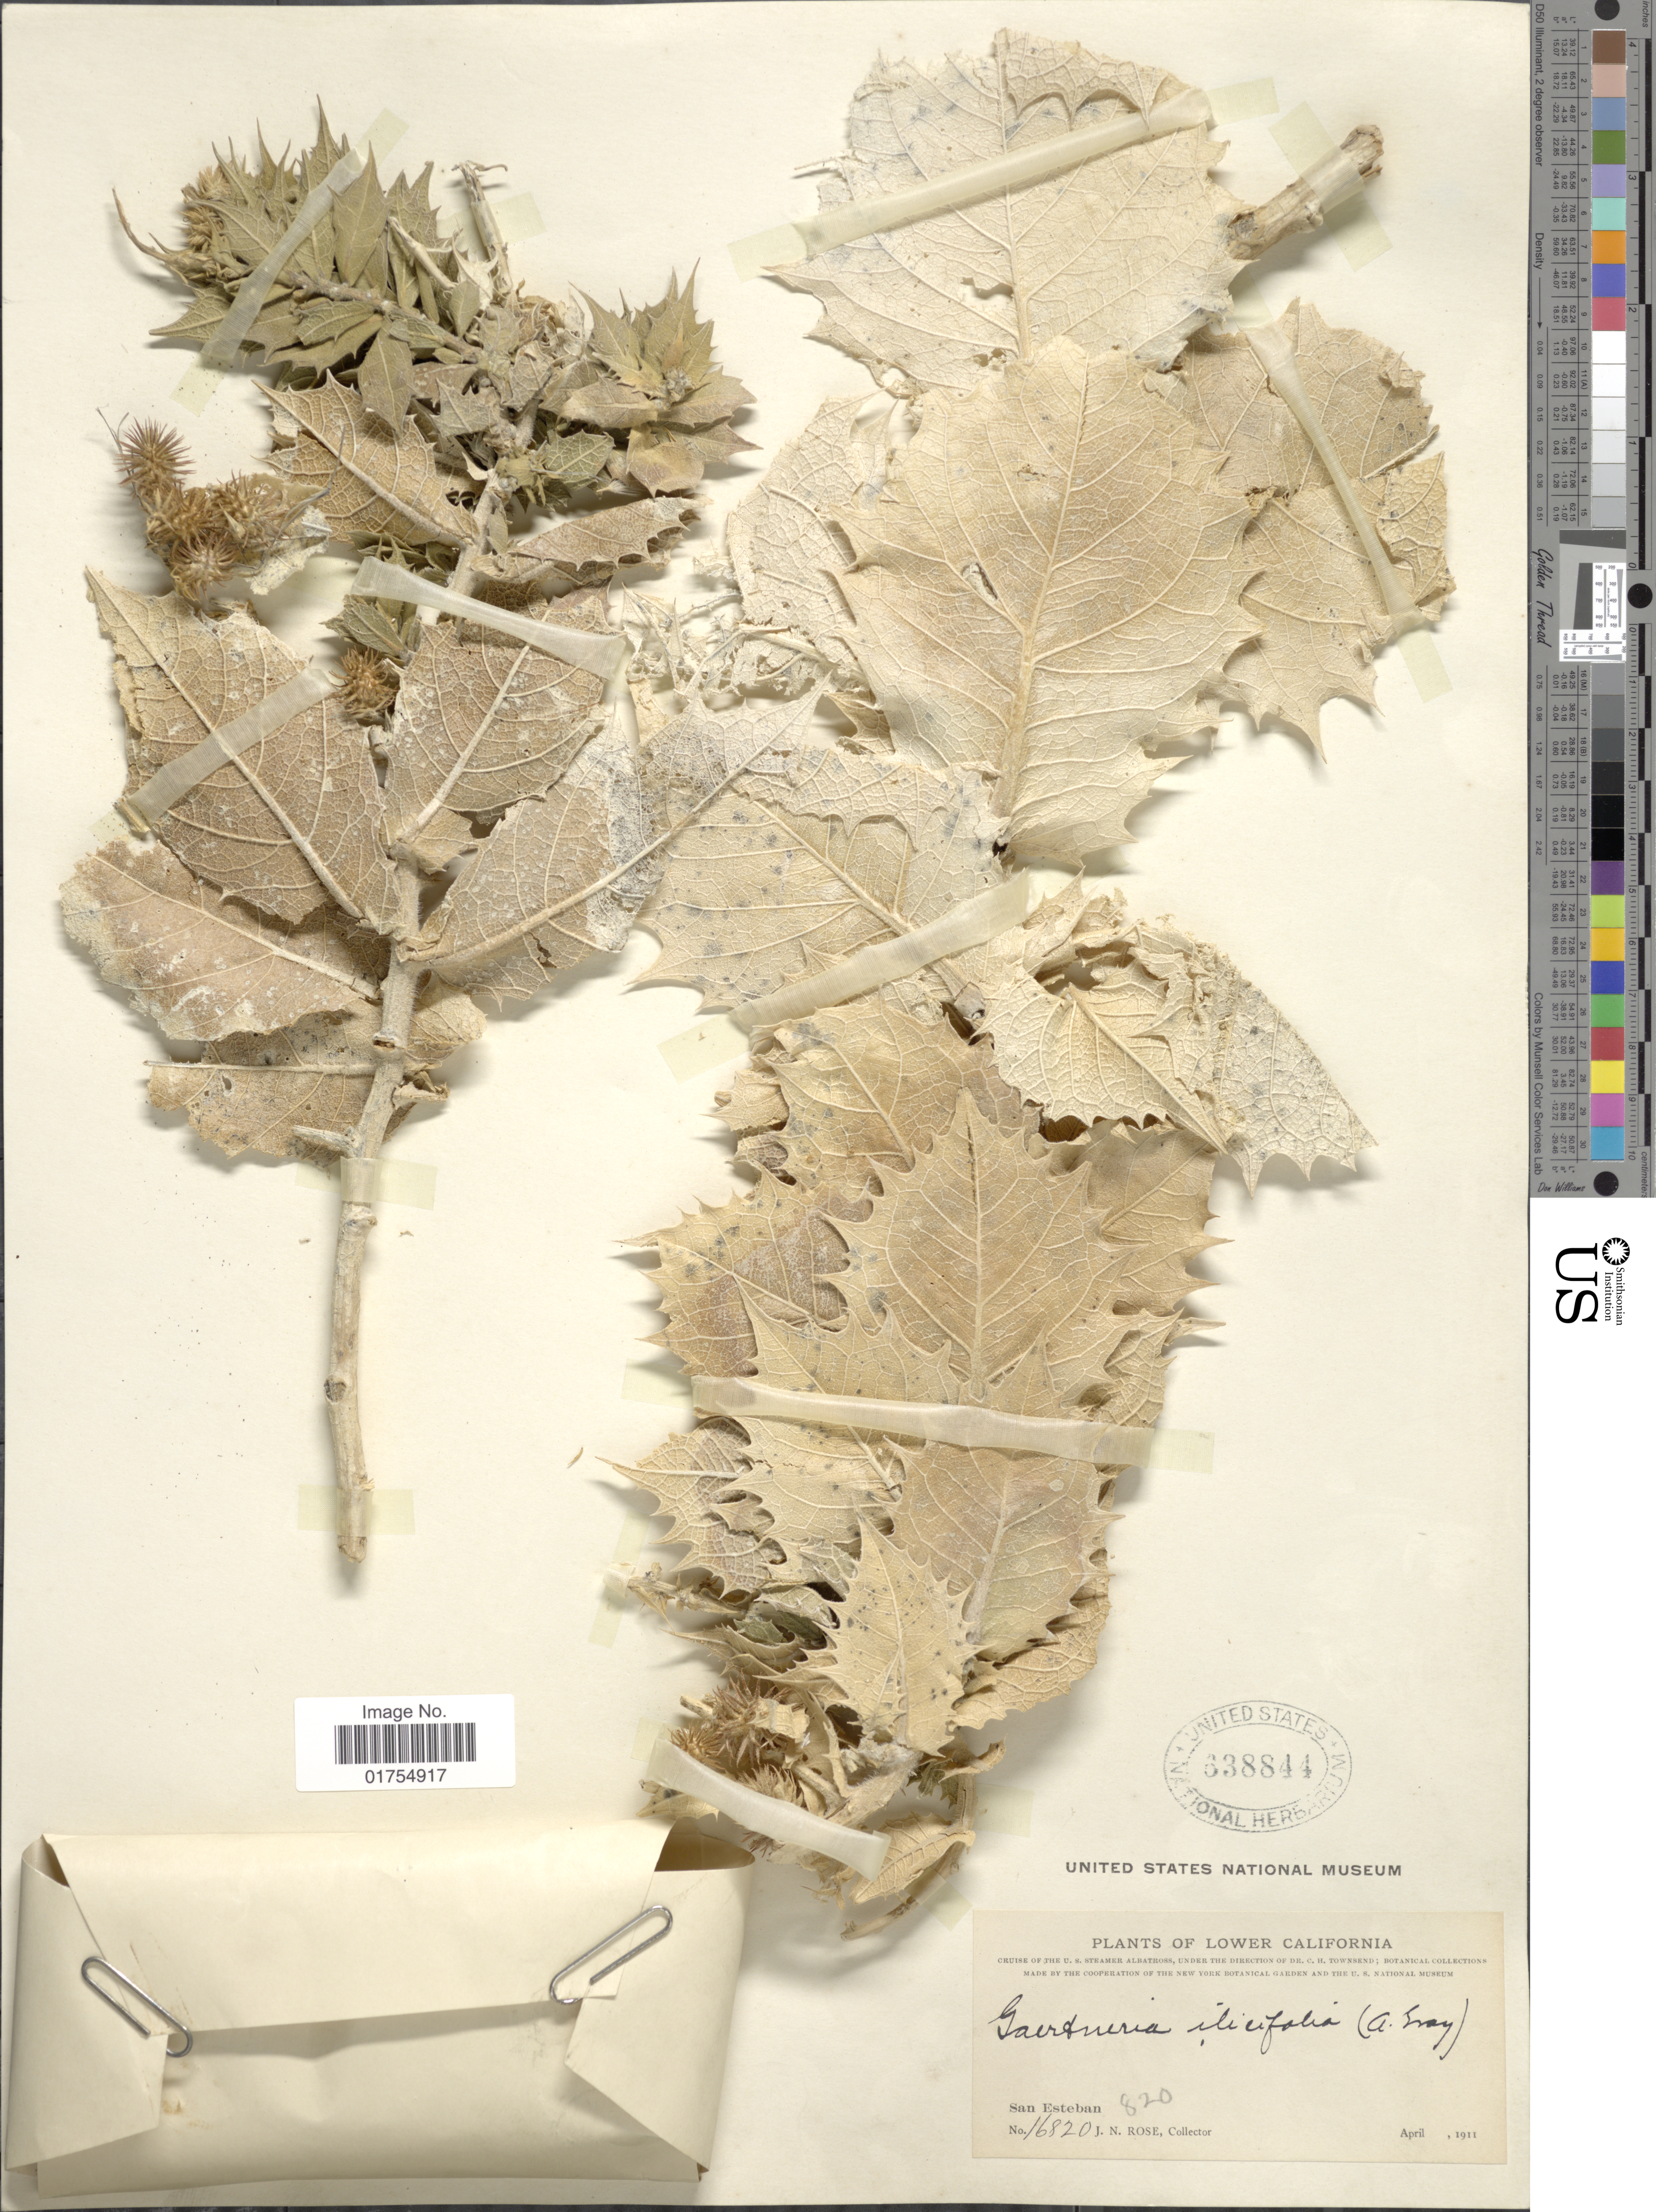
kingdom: Plantae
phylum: Tracheophyta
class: Magnoliopsida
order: Asterales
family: Asteraceae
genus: Franseria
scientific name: Franseria ilicifolia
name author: A. Gray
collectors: J. N. Rose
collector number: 16820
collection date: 1911-04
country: Mexico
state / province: Sonora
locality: Lower California. San Esteban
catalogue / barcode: US 338844